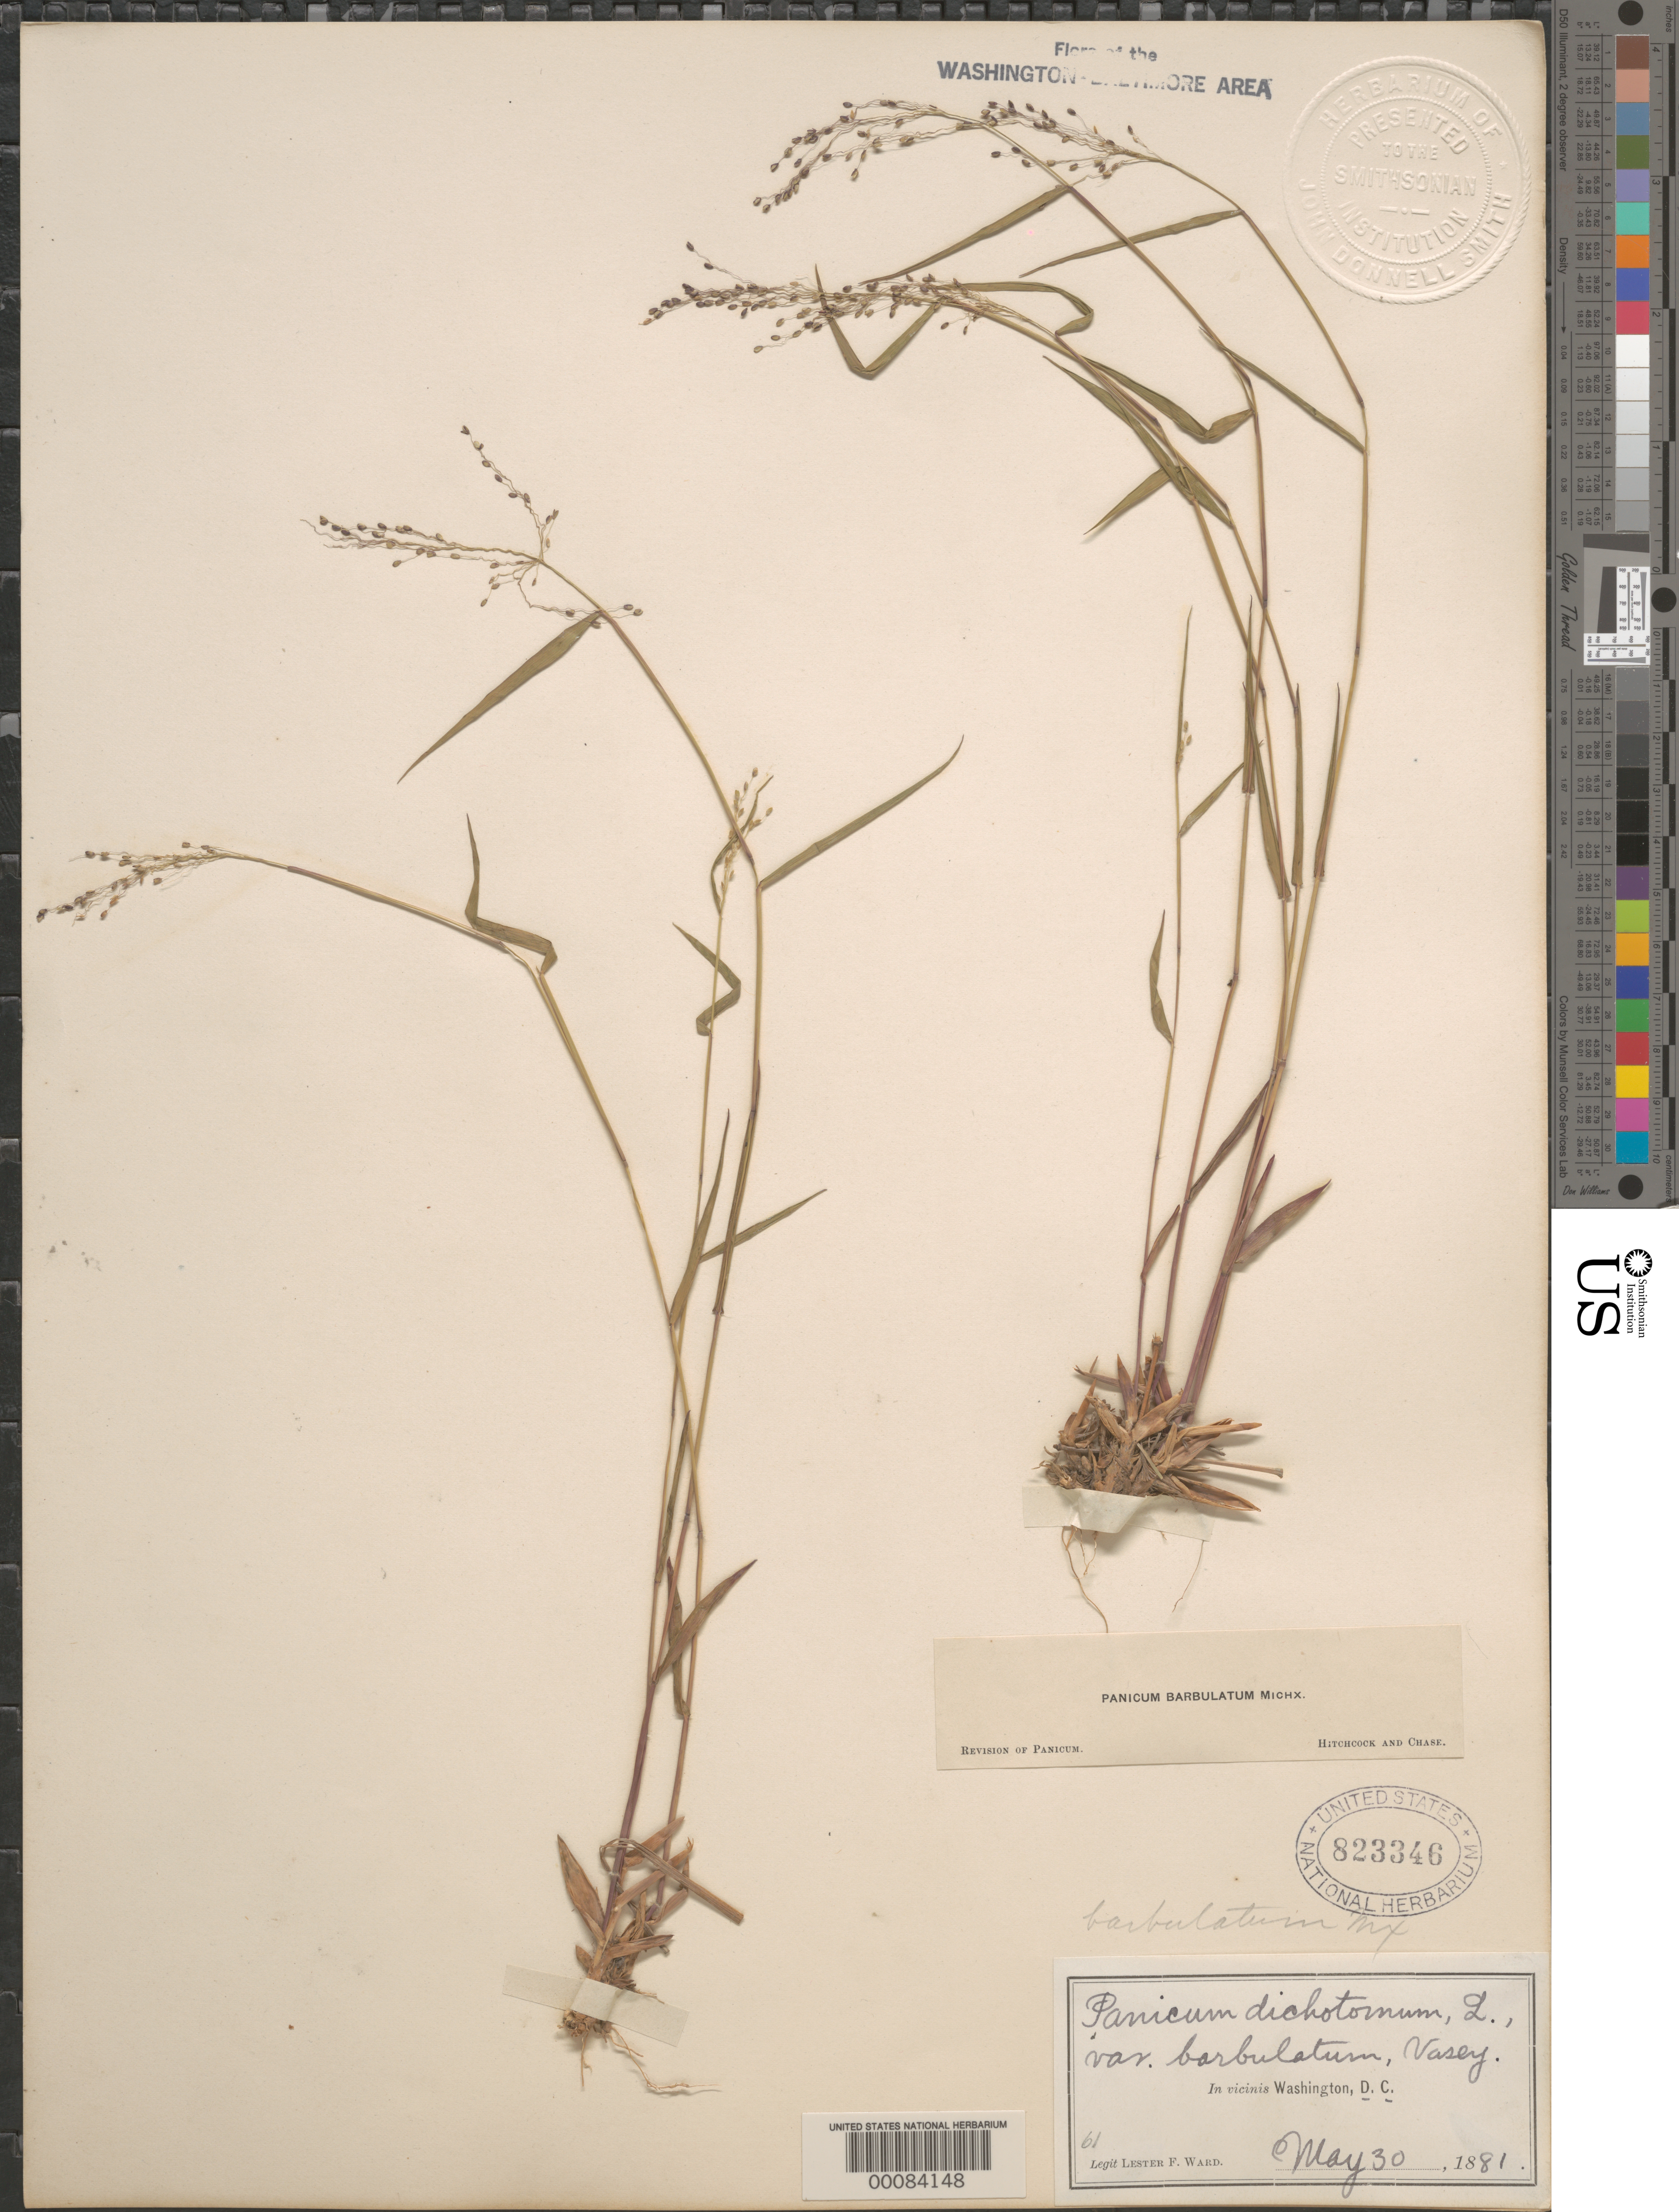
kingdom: Plantae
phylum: Tracheophyta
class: Liliopsida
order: Poales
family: Poaceae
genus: Dichanthelium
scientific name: Dichanthelium dichotomum var. dichotomum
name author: (L.) Gould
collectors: L. F. Ward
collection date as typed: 30 May 1881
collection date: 1881-05-30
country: United States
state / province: District of Columbia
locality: Washington DC area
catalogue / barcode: US 823346